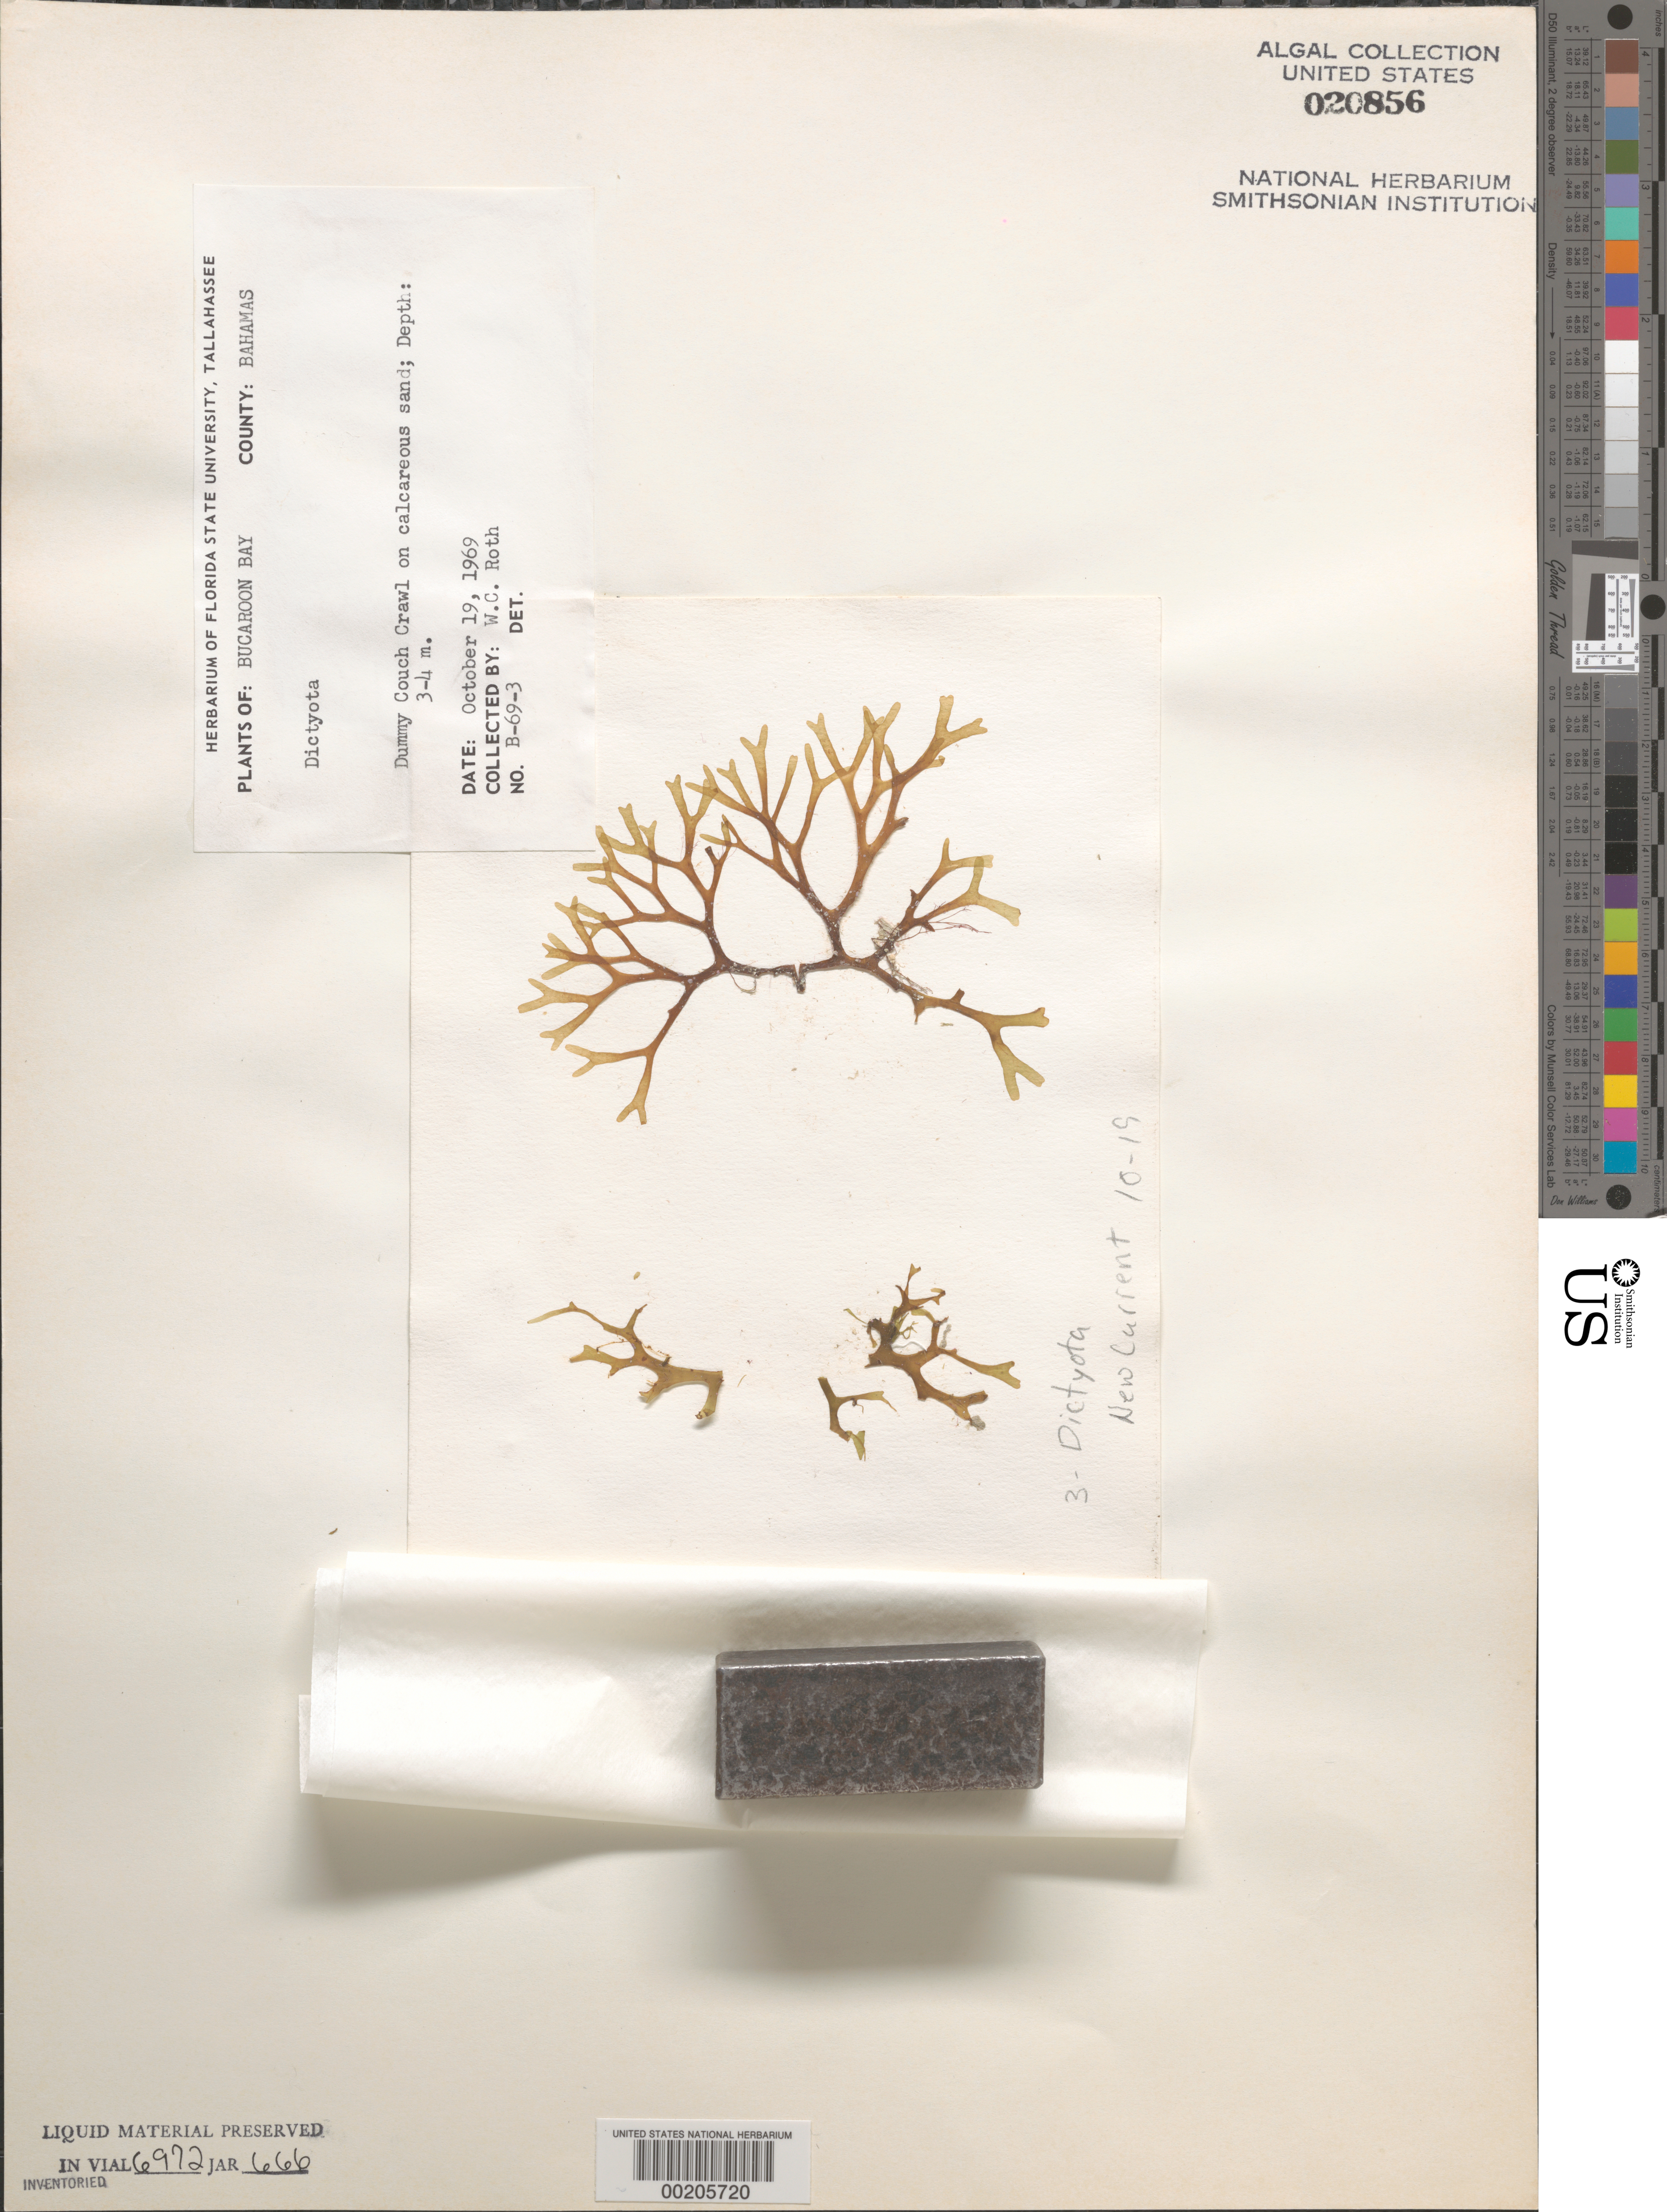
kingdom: Chromista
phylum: Ochrophyta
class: Phaeophyceae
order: Dictyotales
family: Dictyotaceae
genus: Dictyota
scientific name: Dictyota sp.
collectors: W. C. Roth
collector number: B-69-3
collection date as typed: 19 Oct 1969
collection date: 1969-10-19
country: Bahamas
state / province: Abaco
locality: Dummy Couch Crawl, Buckaroon Bay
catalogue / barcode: US 20856